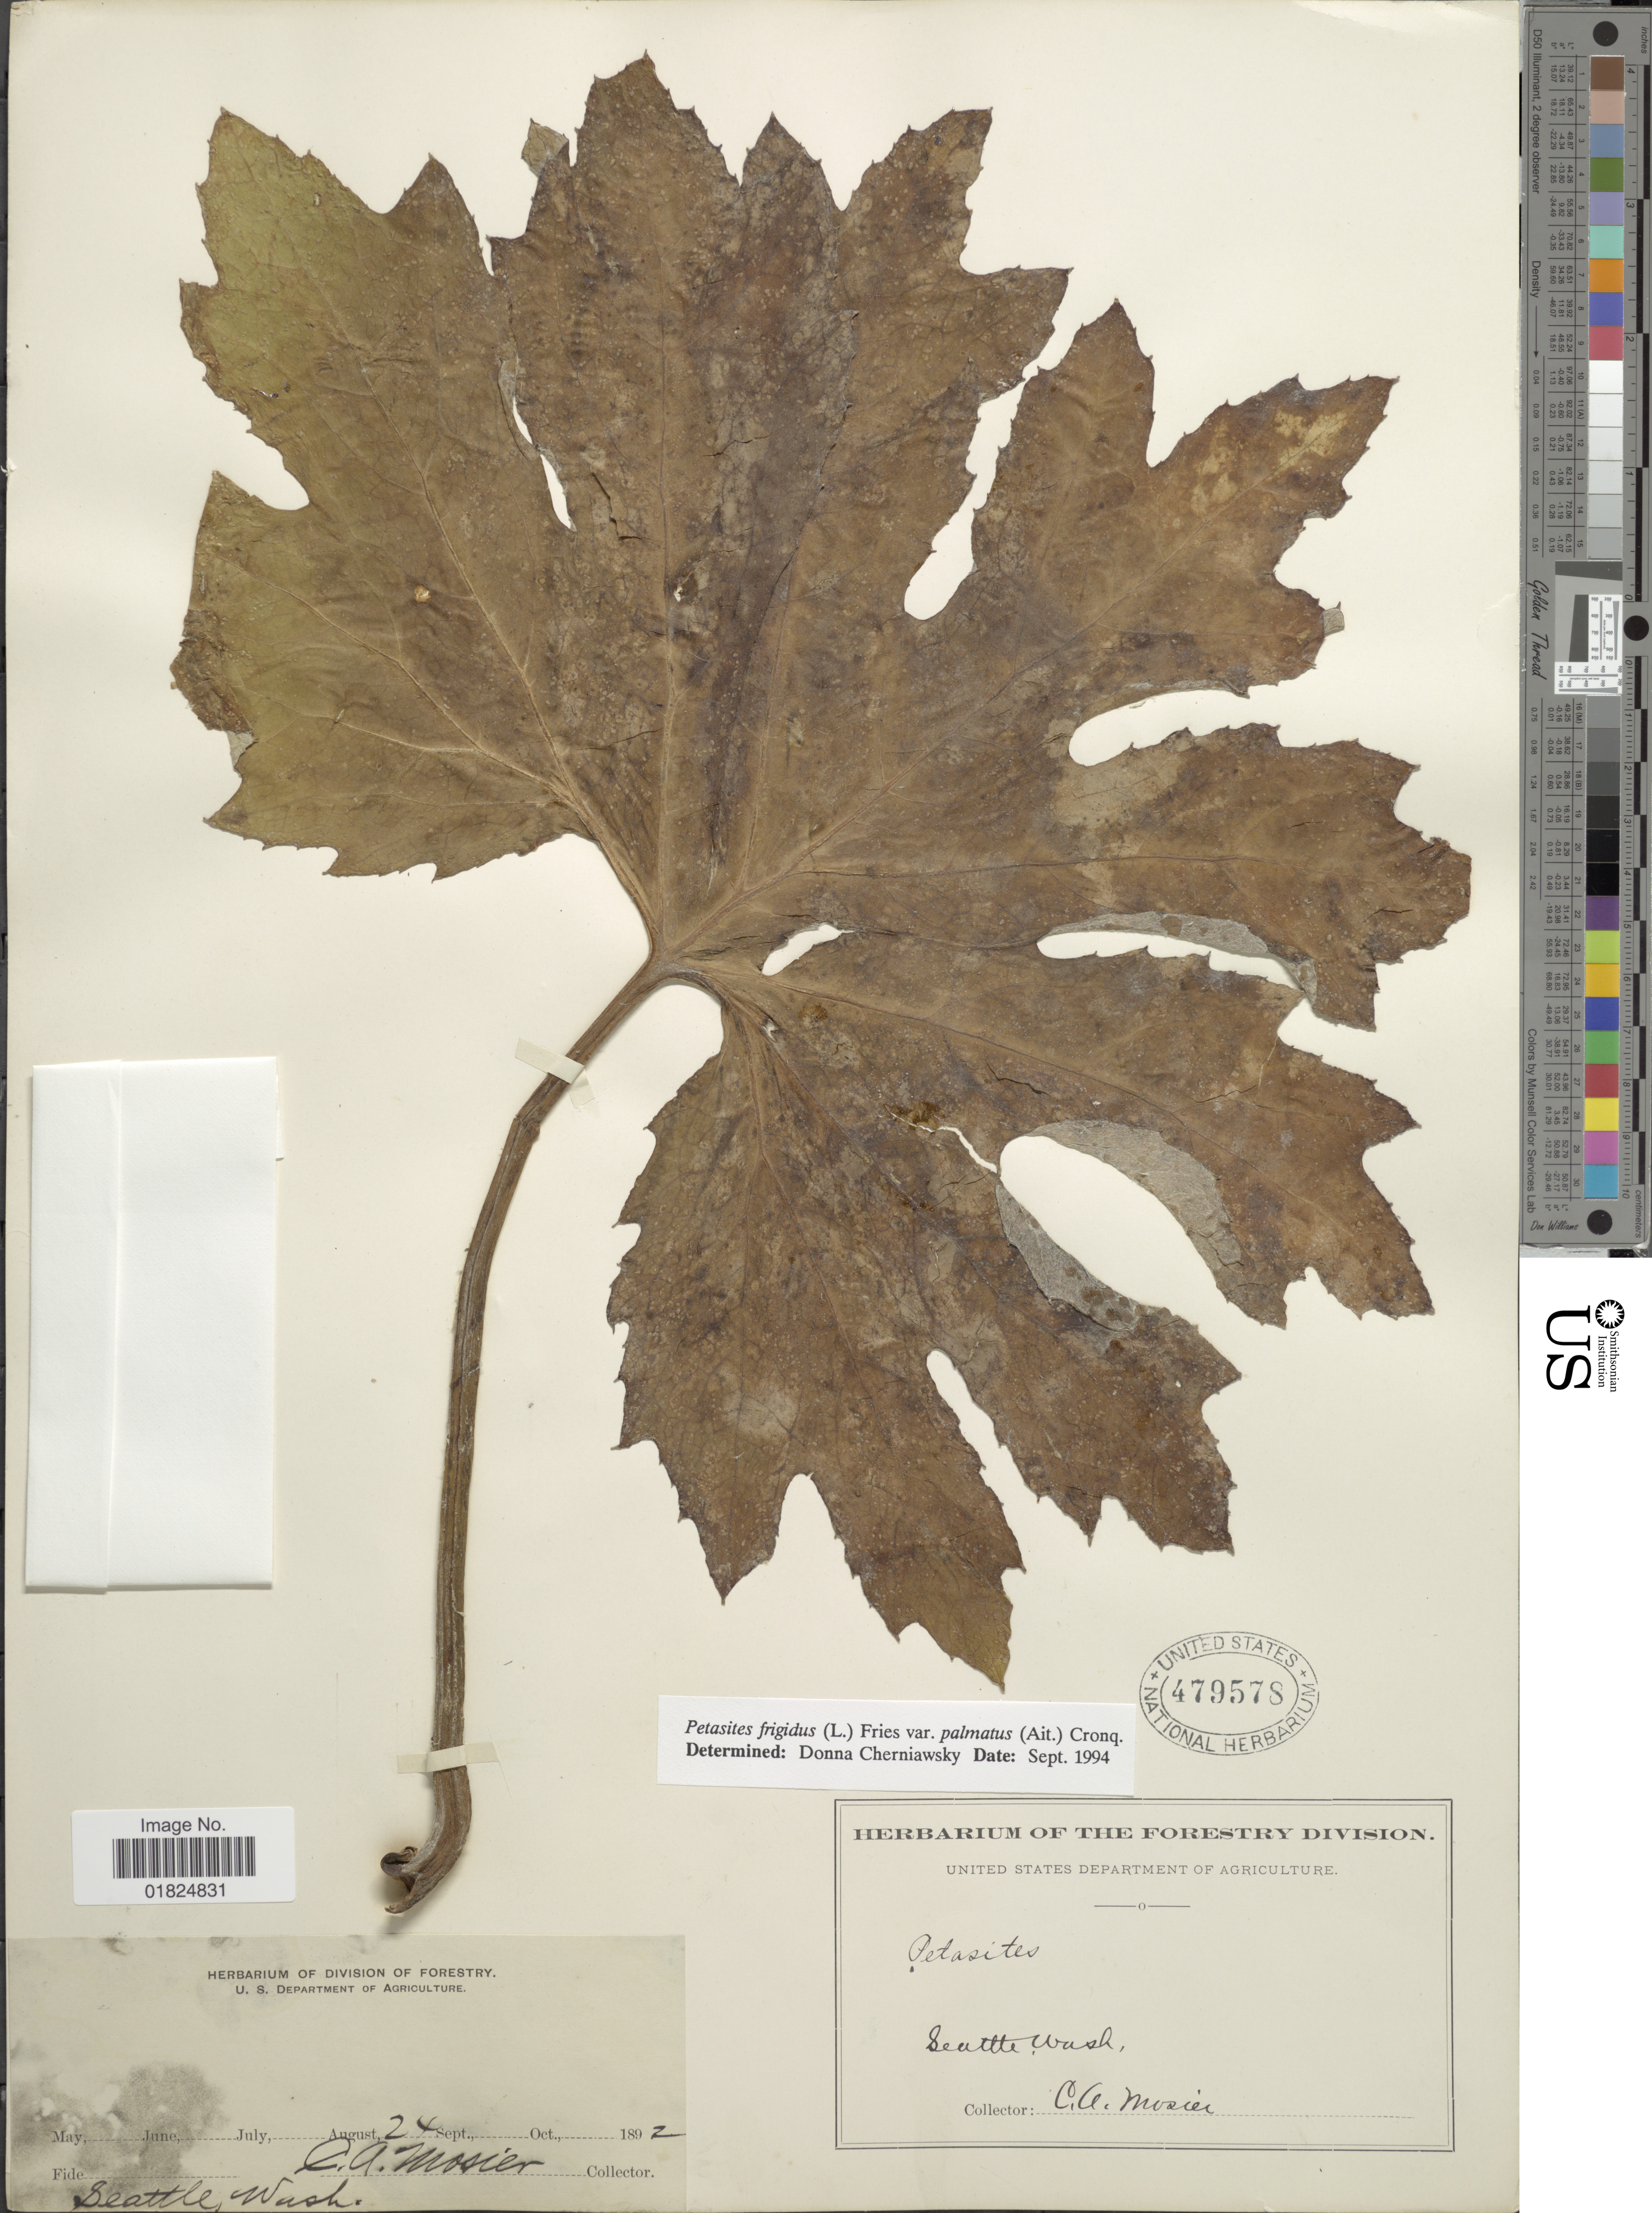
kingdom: Plantae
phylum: Tracheophyta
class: Magnoliopsida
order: Asterales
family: Asteraceae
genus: Petasites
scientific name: Petasites frigidus var. palmatus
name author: (Aiton) Cody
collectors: C. A. Mosier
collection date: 1892-08-24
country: United States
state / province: Washington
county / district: King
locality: Seattle, Wash.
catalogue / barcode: US 479578